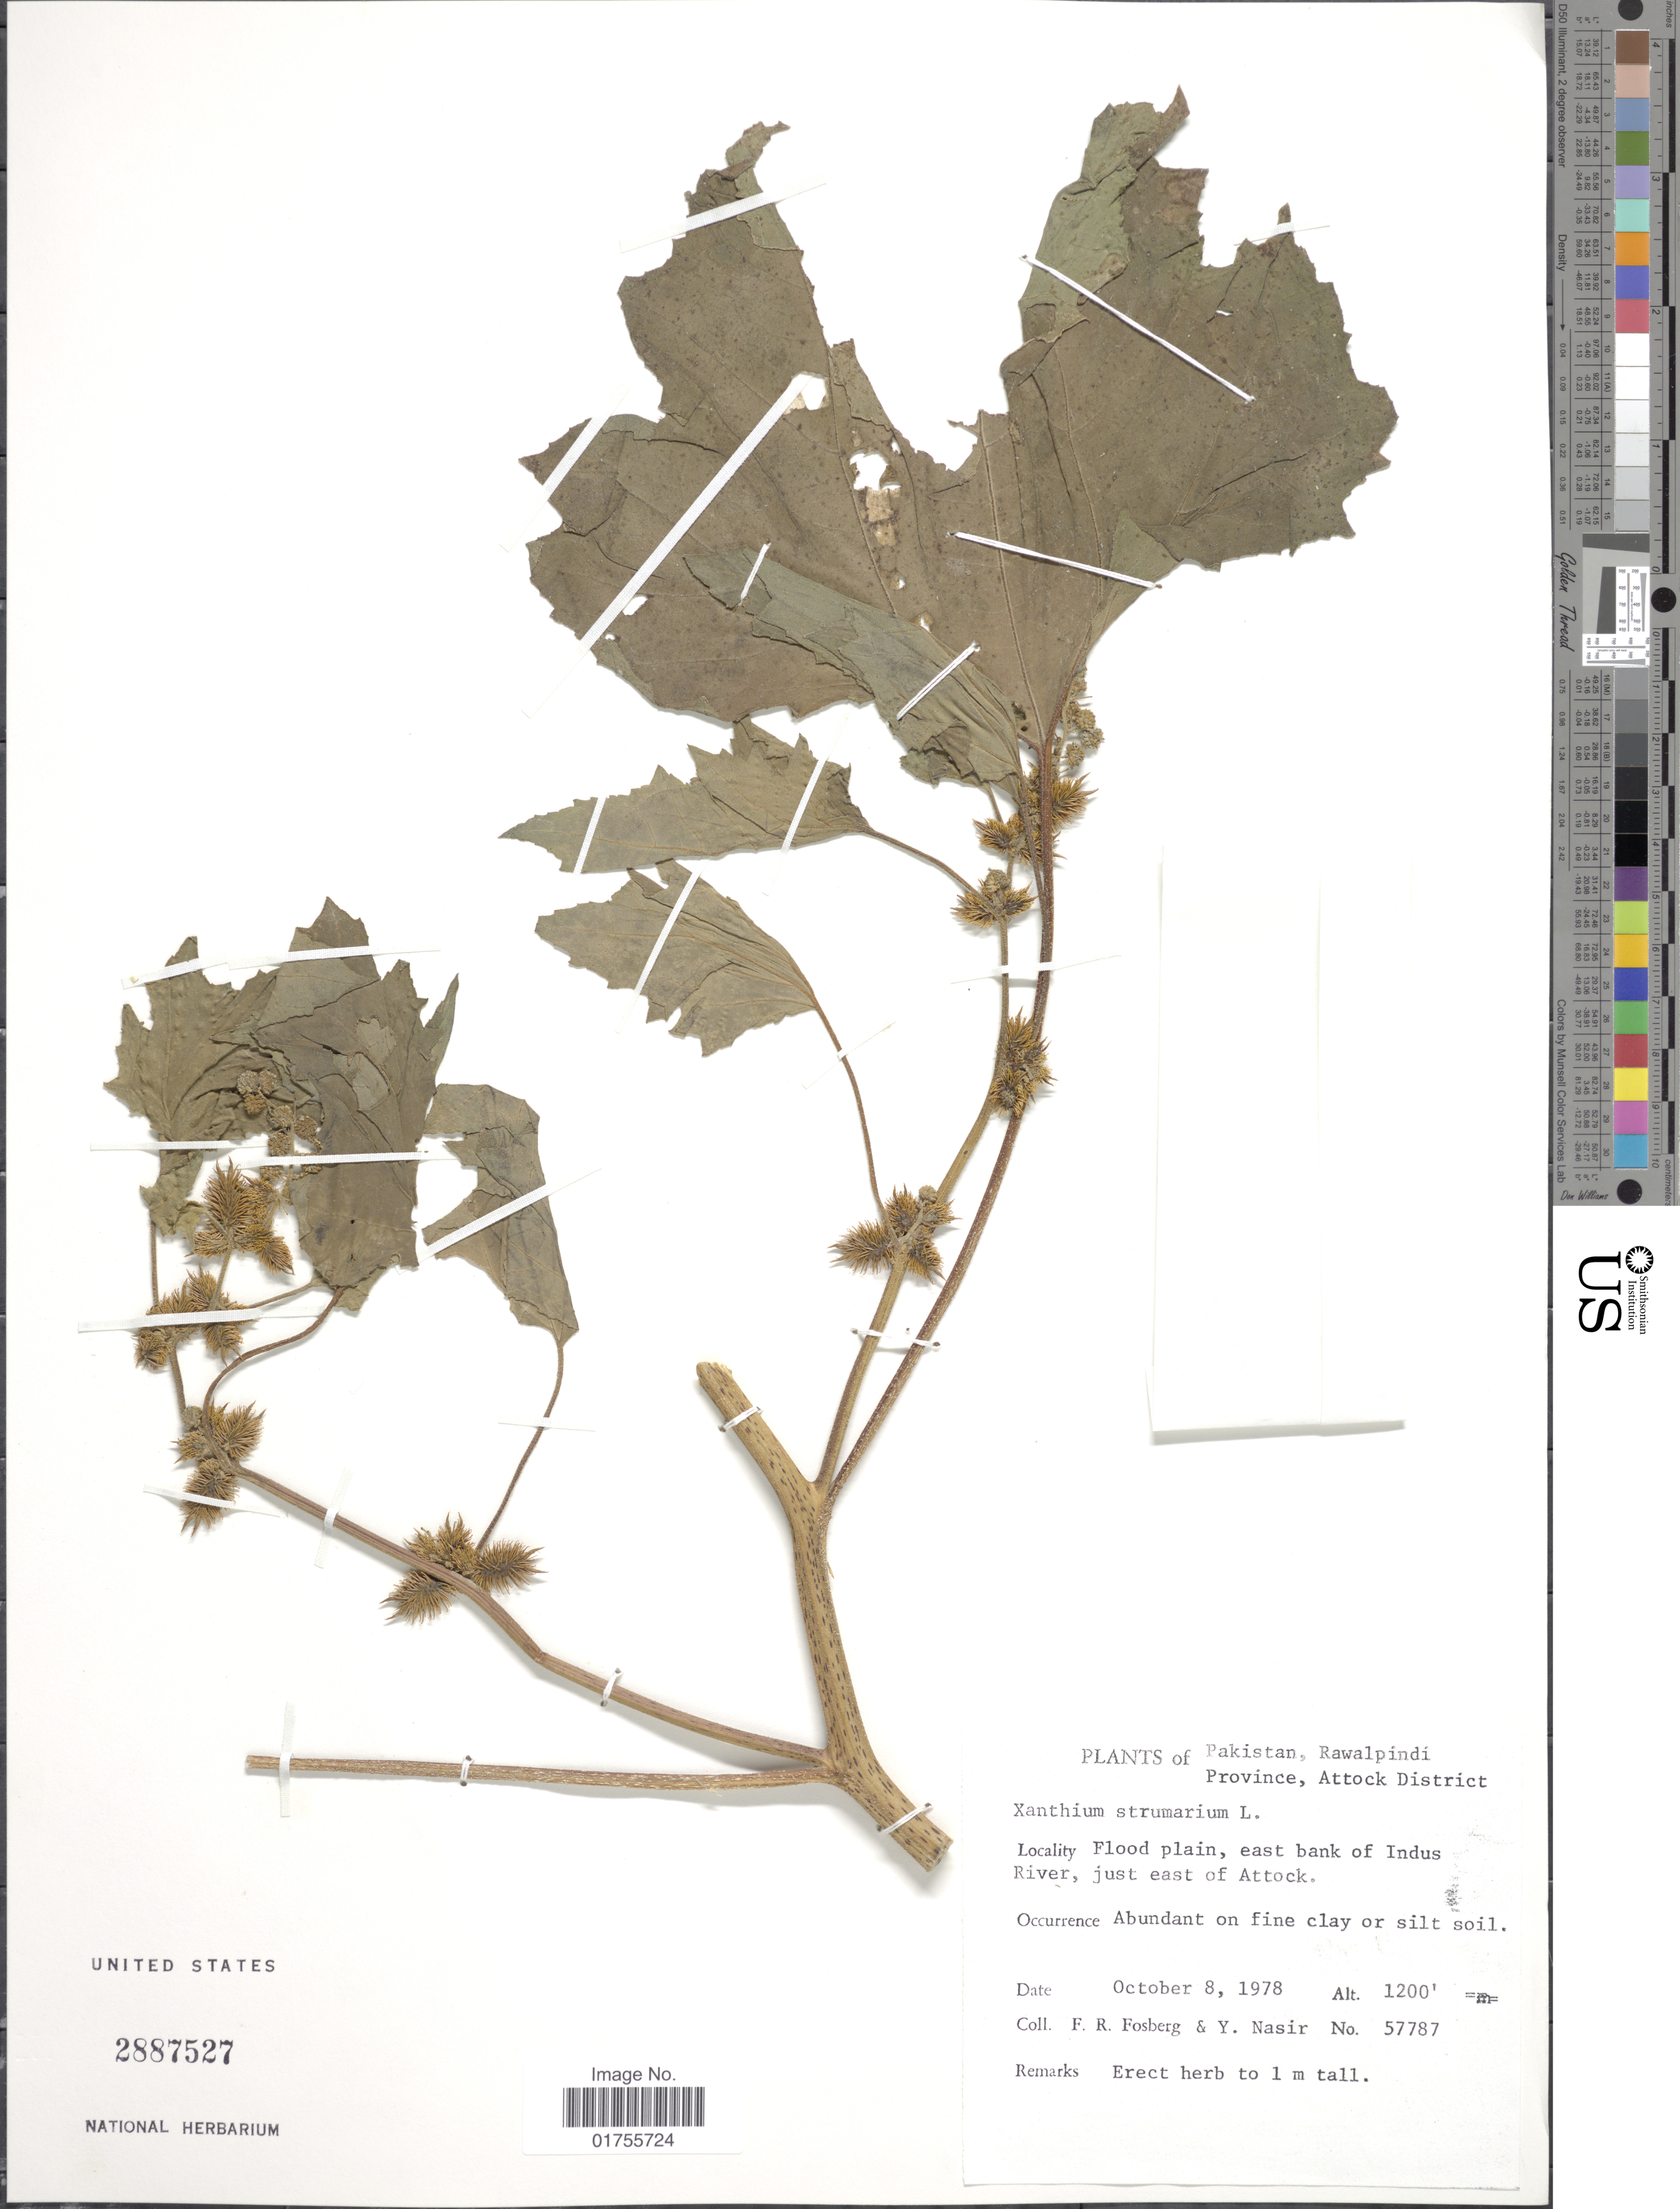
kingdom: Plantae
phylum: Tracheophyta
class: Magnoliopsida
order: Asterales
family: Asteraceae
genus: Xanthium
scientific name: Xanthium strumarium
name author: L.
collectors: F. R. Fosberg & Y. Nasir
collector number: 57787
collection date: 1978-10-08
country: Pakistan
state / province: Punjab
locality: Rawalpindi Province, Attock District, Flood plain, east bank of Indus River, just east of Attock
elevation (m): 366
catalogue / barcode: US 2887527